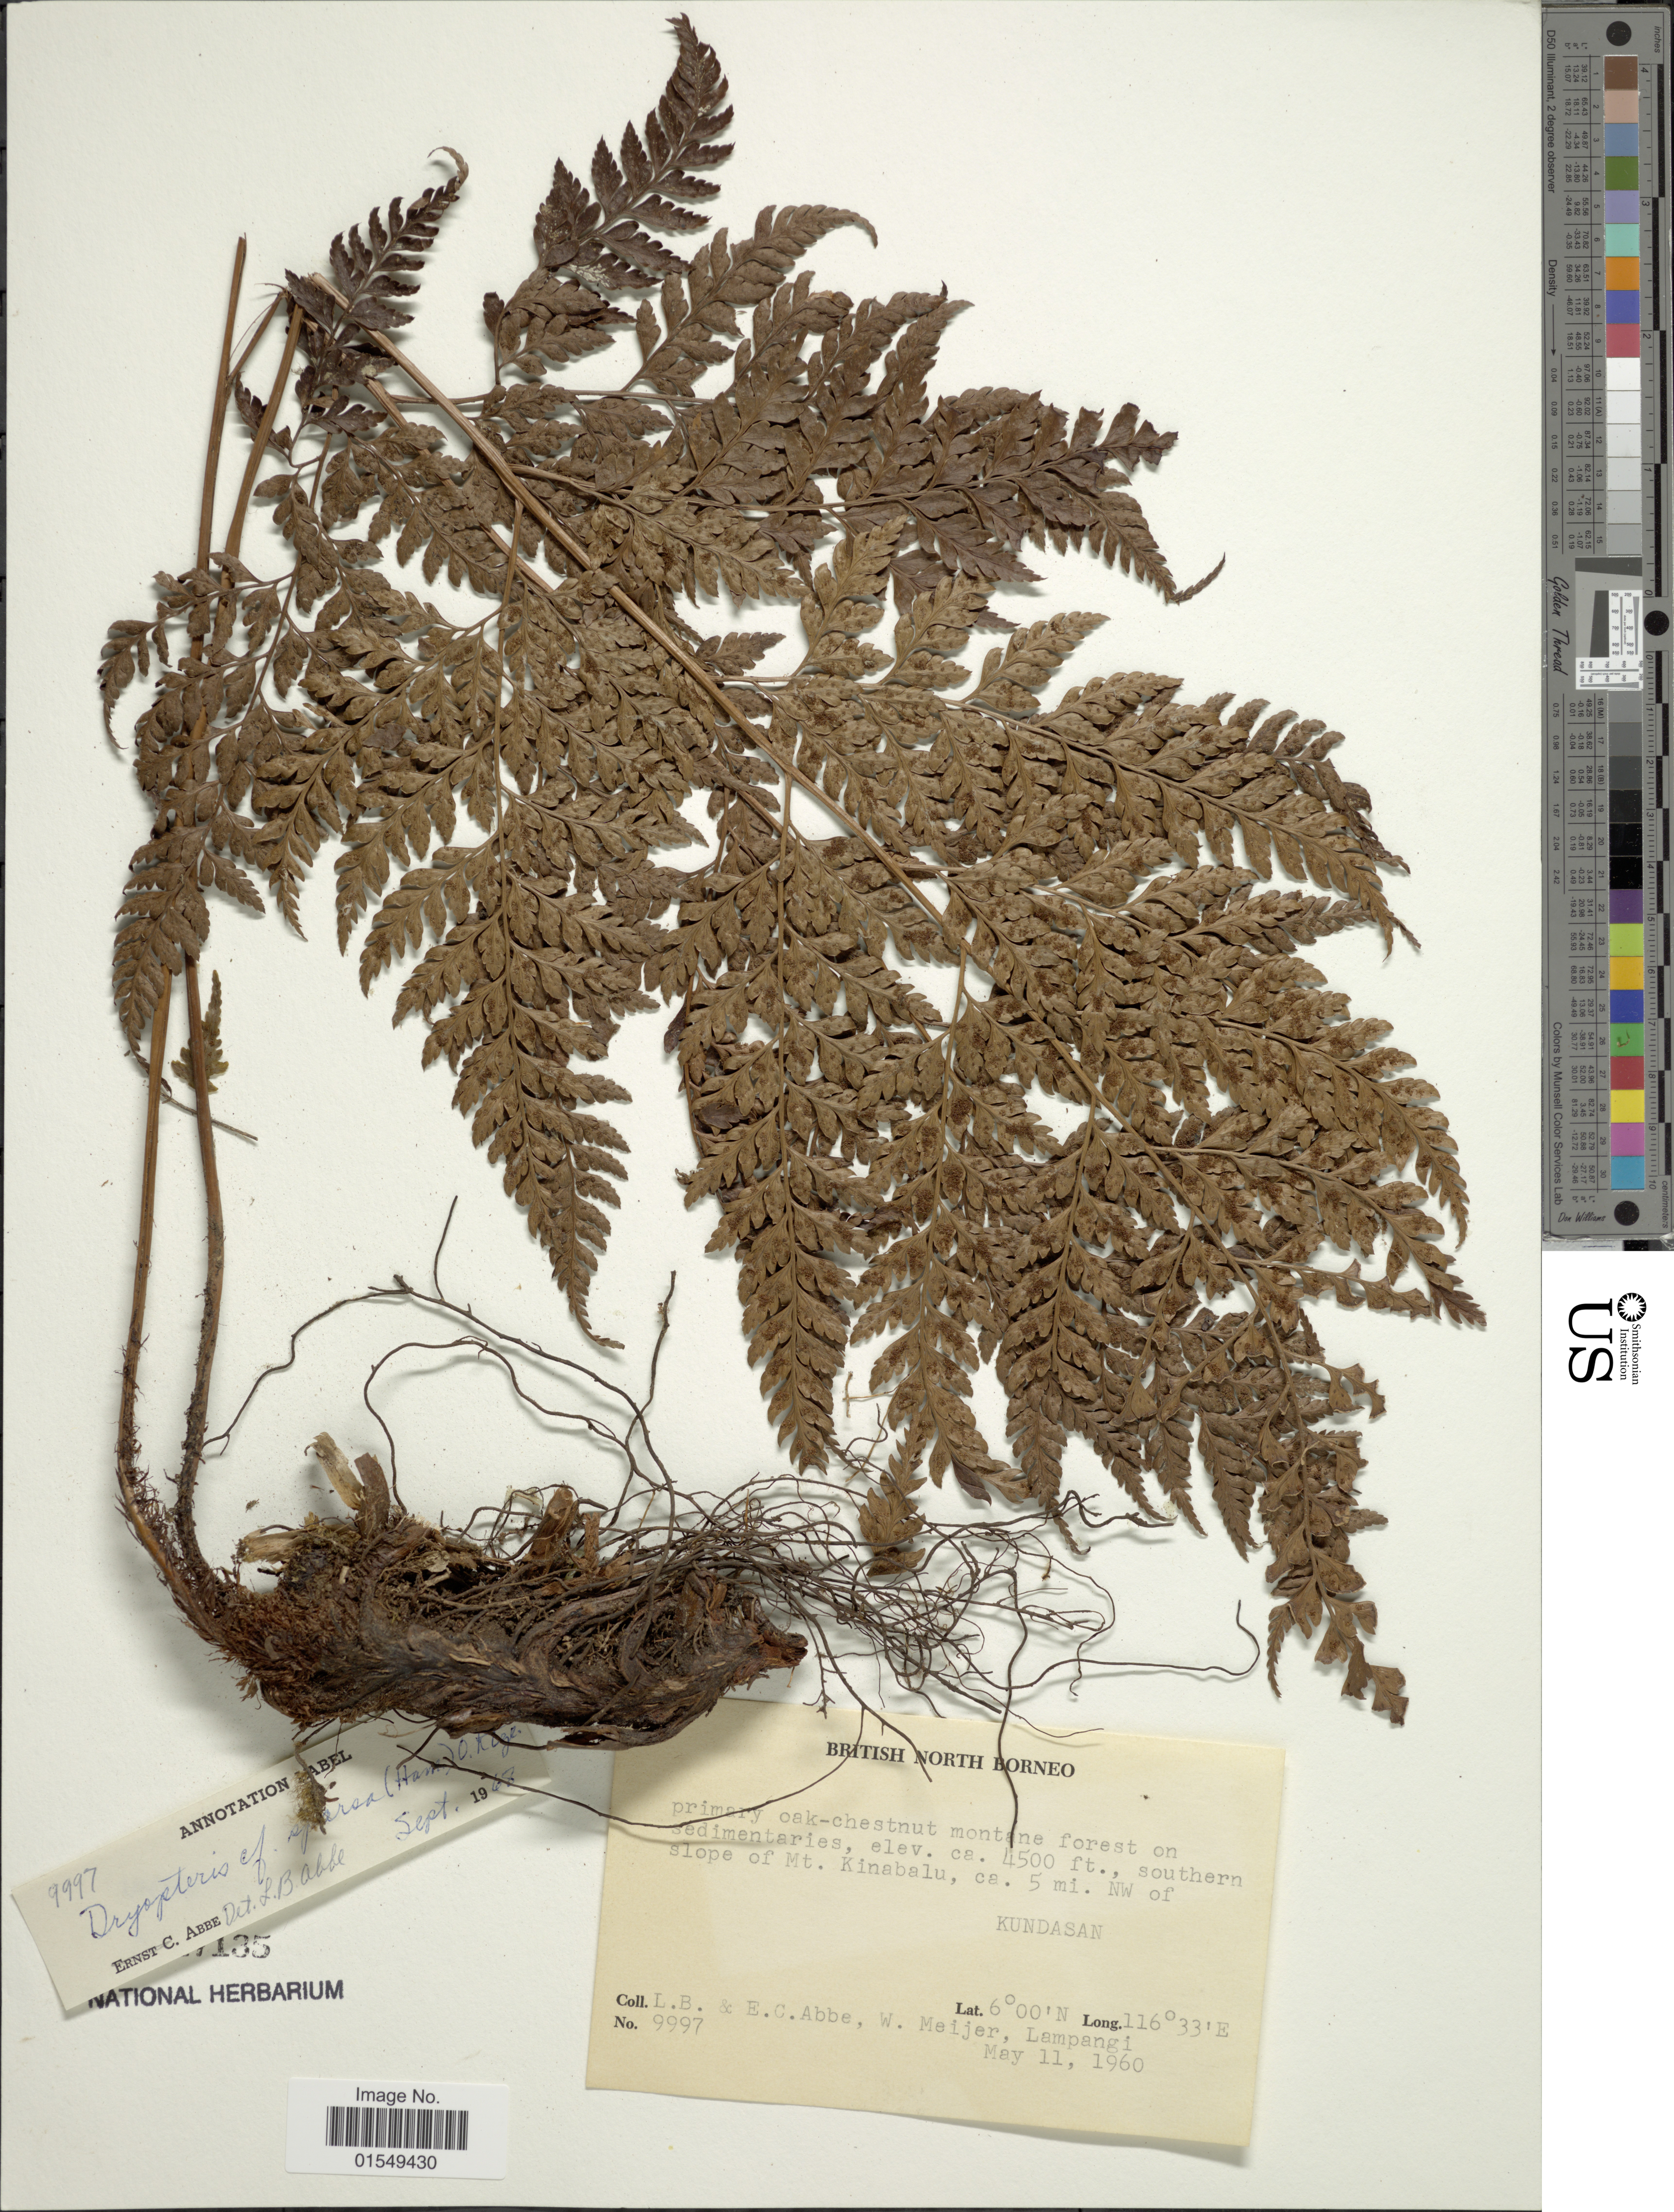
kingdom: Plantae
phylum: Tracheophyta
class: Polypodiopsida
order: Polypodiales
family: Dryopteridaceae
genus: Arachniodes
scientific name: Arachniodes sparsa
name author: Ching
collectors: L. B. Abbe, E. C. Abbe, W. Meijer & Lampangi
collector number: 9997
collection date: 1960-05-11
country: Malaysia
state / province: Sabah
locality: British North Borneo, southern slope of mt. Kinabalu, ca. 5 mi. NW of Kundasan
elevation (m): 1372